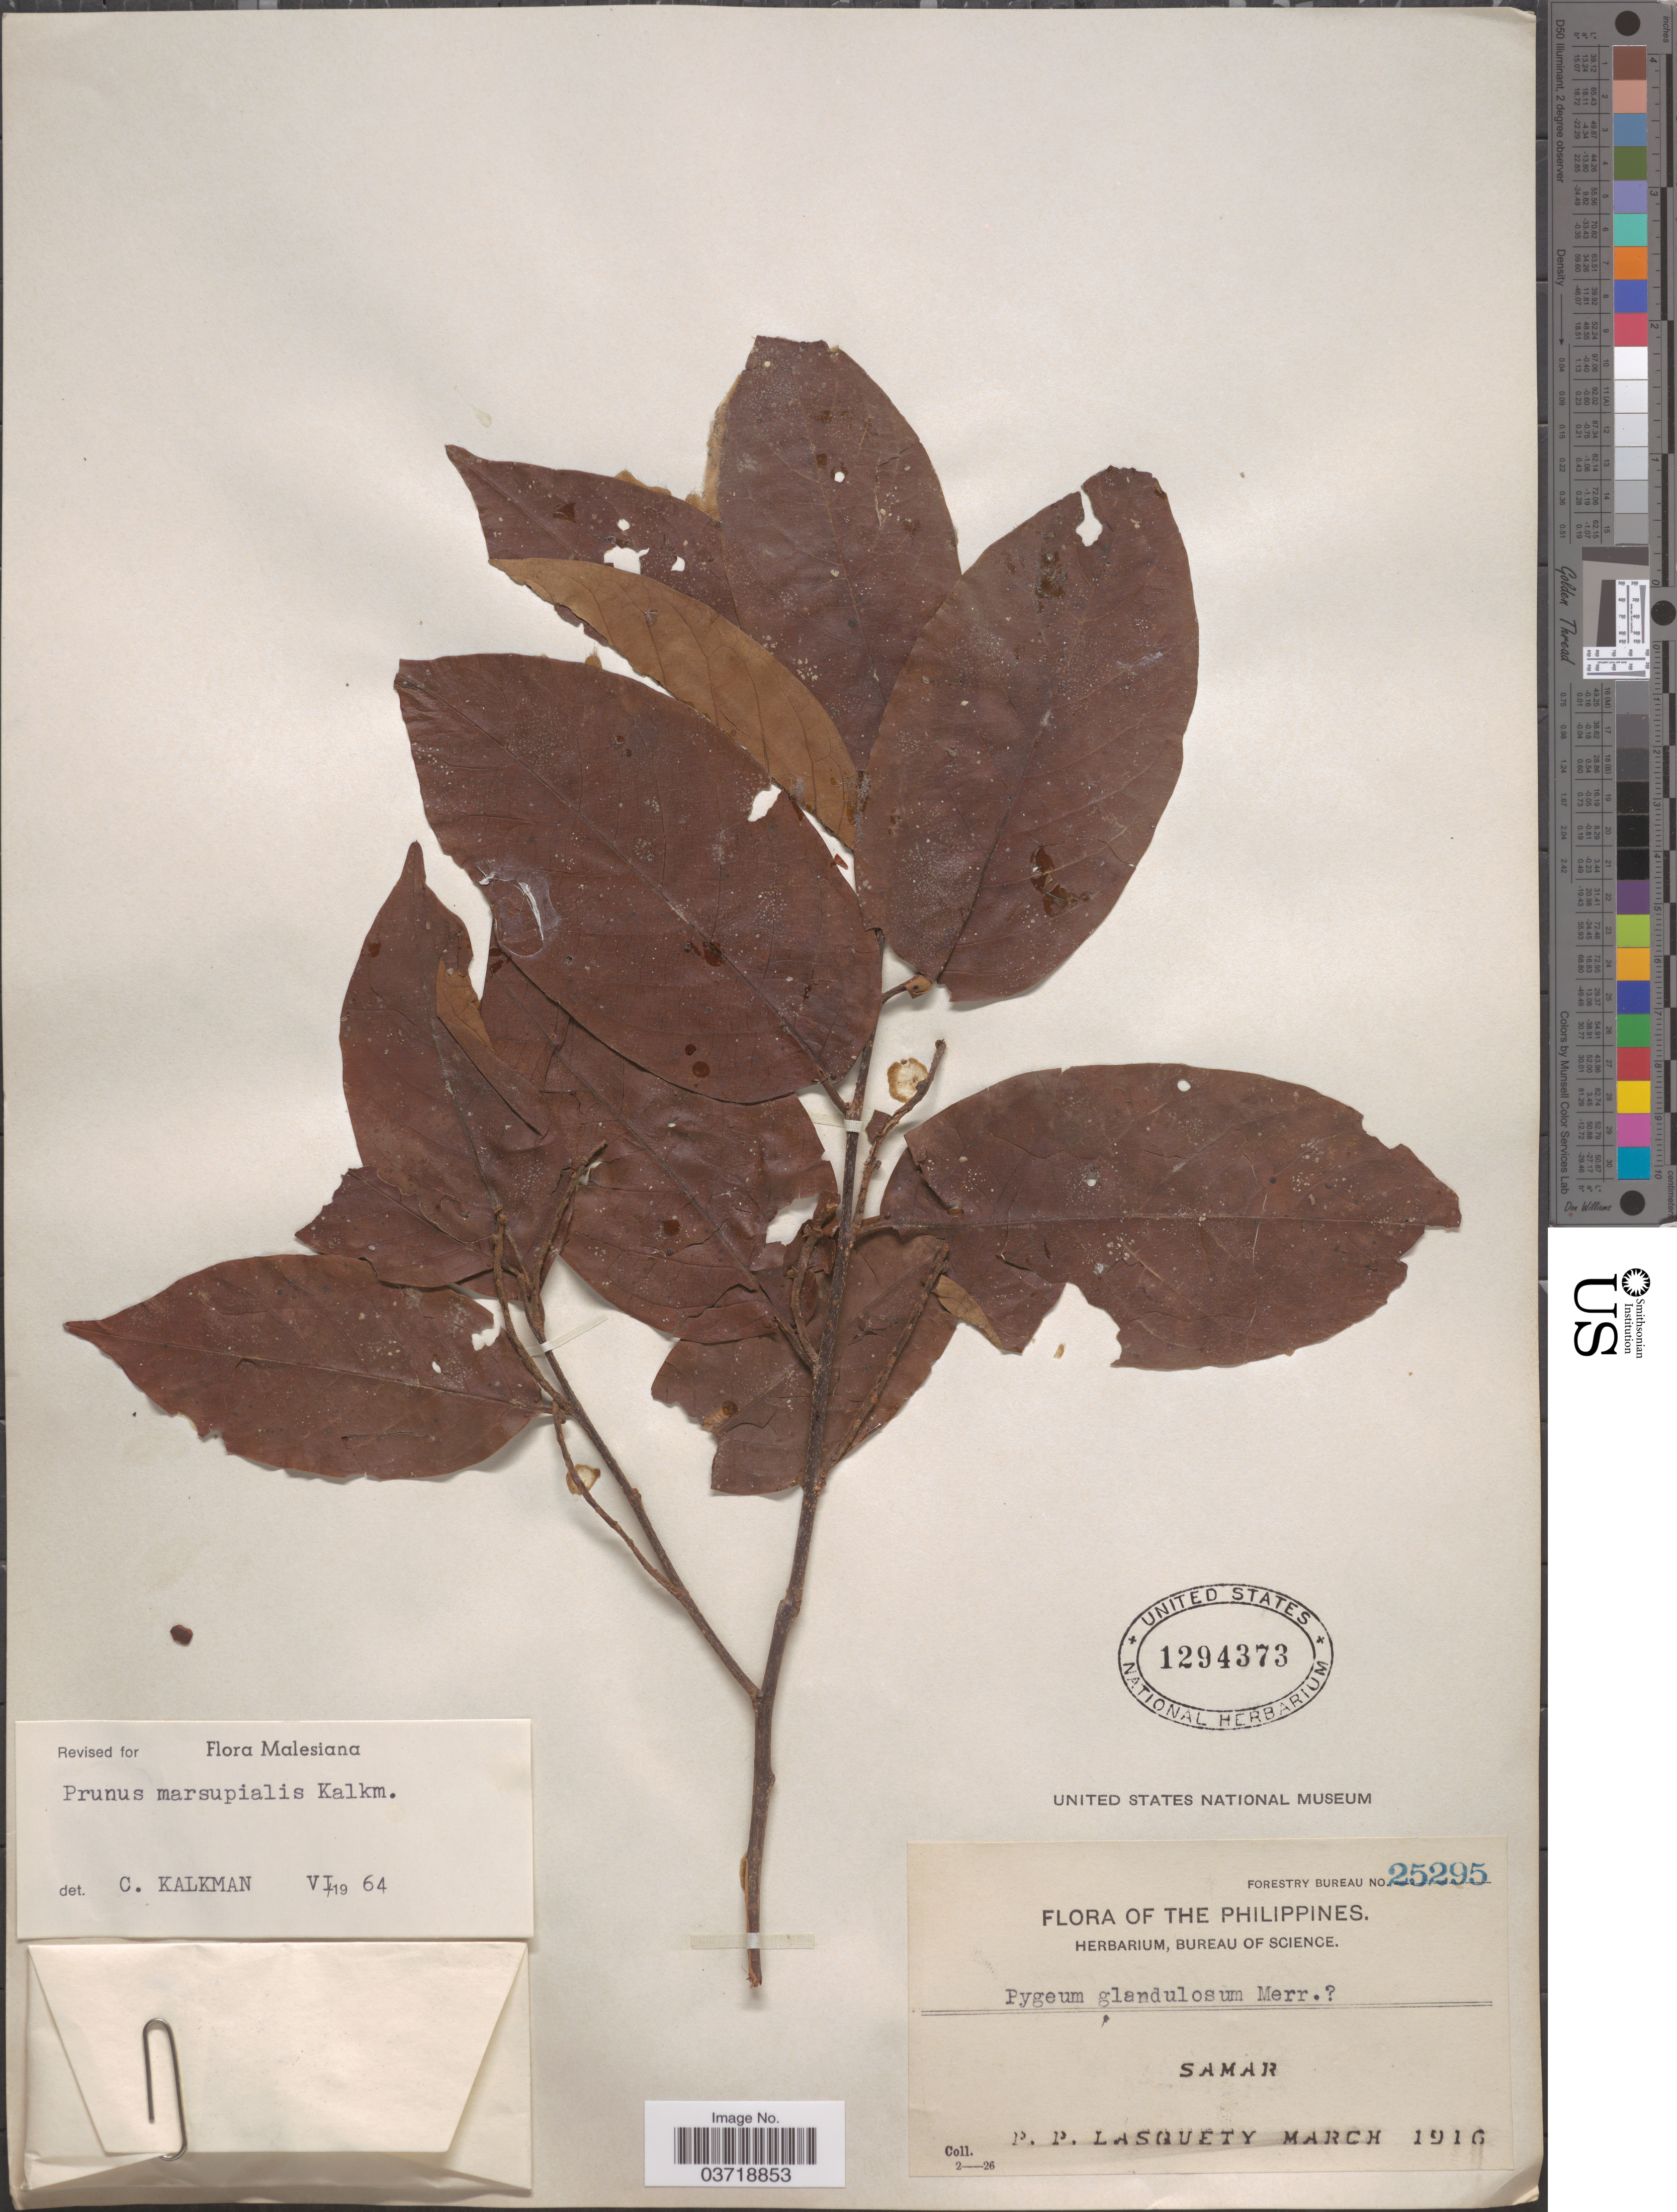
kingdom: Plantae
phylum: Tracheophyta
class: Magnoliopsida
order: Rosales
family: Rosaceae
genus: Prunus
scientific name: Prunus marsupialis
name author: Kalkman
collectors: P. Lasquety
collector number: Forestry Bureau 25295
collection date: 1916-03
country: Philippines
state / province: Eastern Visayas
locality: Samar.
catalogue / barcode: US 1294373